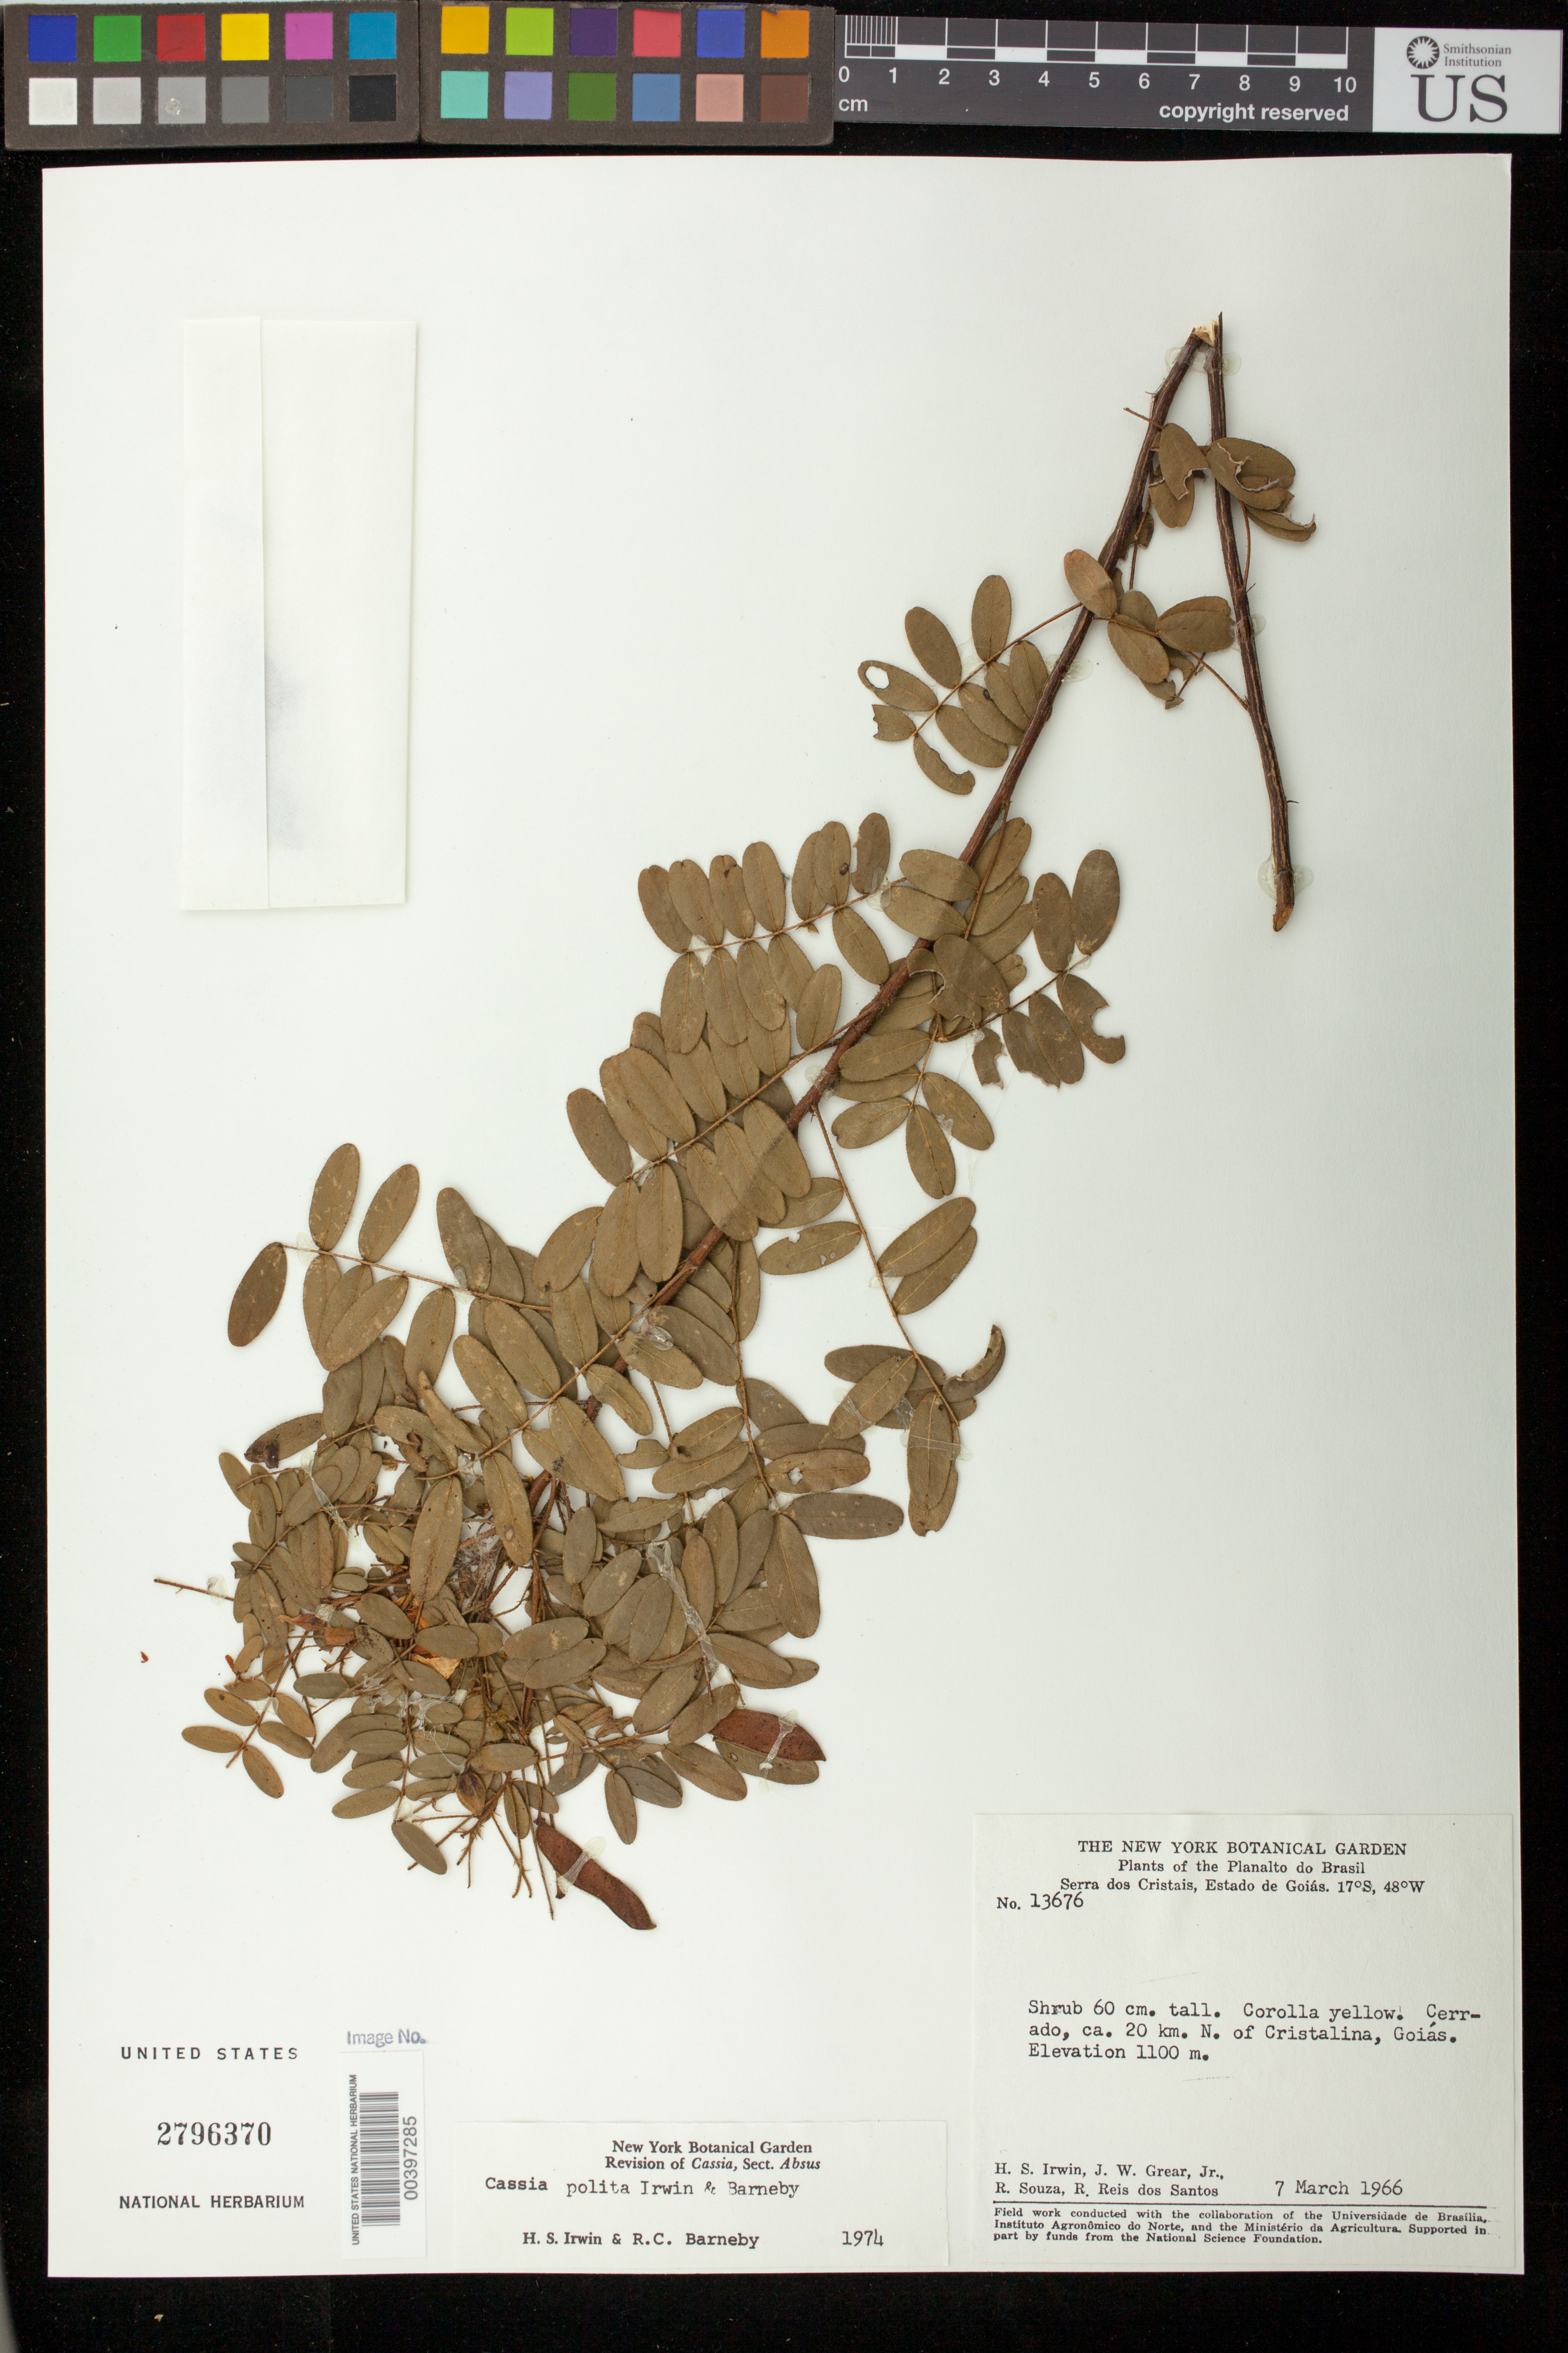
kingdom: Plantae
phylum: Tracheophyta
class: Magnoliopsida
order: Fabales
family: Fabaceae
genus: Chamaecrista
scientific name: Chamaecrista polita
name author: H.S. Irwin & Barneby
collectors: H. Irwin, J. W. Grear, R. Souza & R. G. P. Santos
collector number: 13676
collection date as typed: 07 Mar 1966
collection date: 1966-03-07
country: Brazil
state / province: Goiás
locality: Ca. 20 km. N. of Cristalina; Serra dos Cristais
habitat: Cerrado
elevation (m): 1100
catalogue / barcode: US 2796370